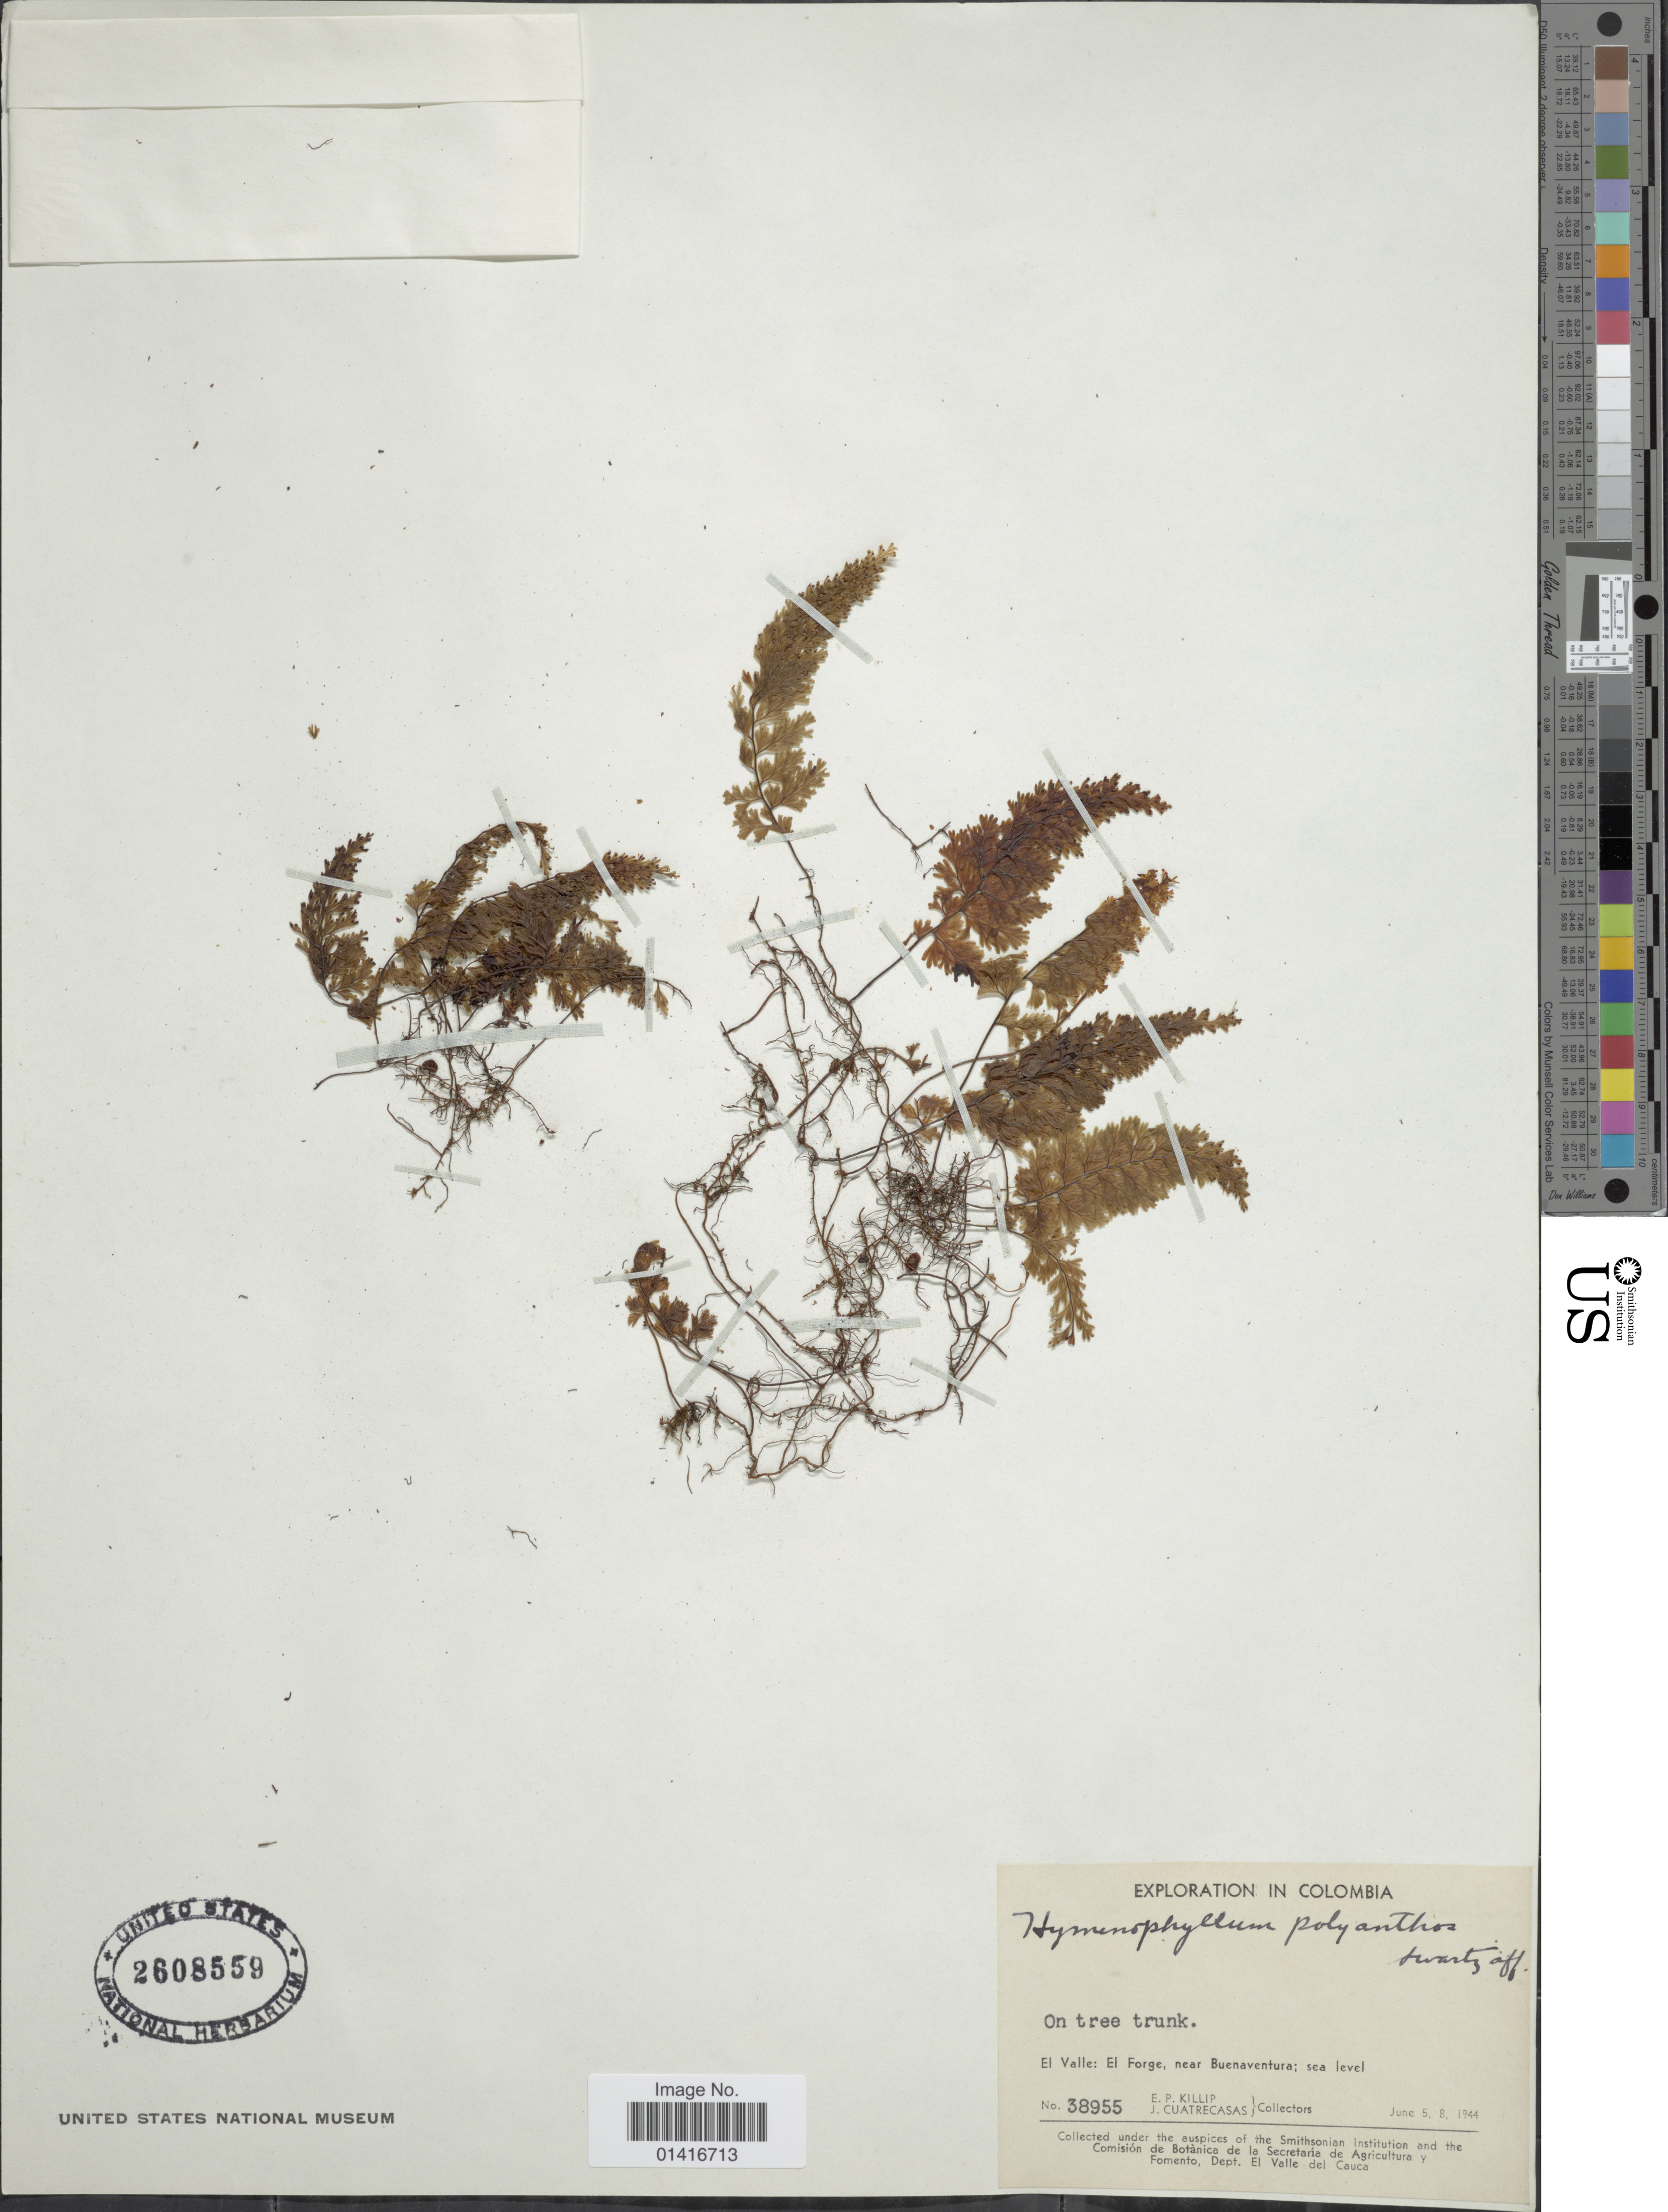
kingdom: Plantae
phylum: Tracheophyta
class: Polypodiopsida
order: Hymenophyllales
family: Hymenophyllaceae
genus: Hymenophyllum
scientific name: Hymenophyllum polyanthos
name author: (Sw.) Sw.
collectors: E. P. Killip & J. Cuatrecasas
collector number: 38955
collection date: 1944-06-05/1944-06-08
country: Colombia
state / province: Valle del Cauca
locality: El Valle: El Forge, near Buenaventura; sea level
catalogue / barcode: US 2608559